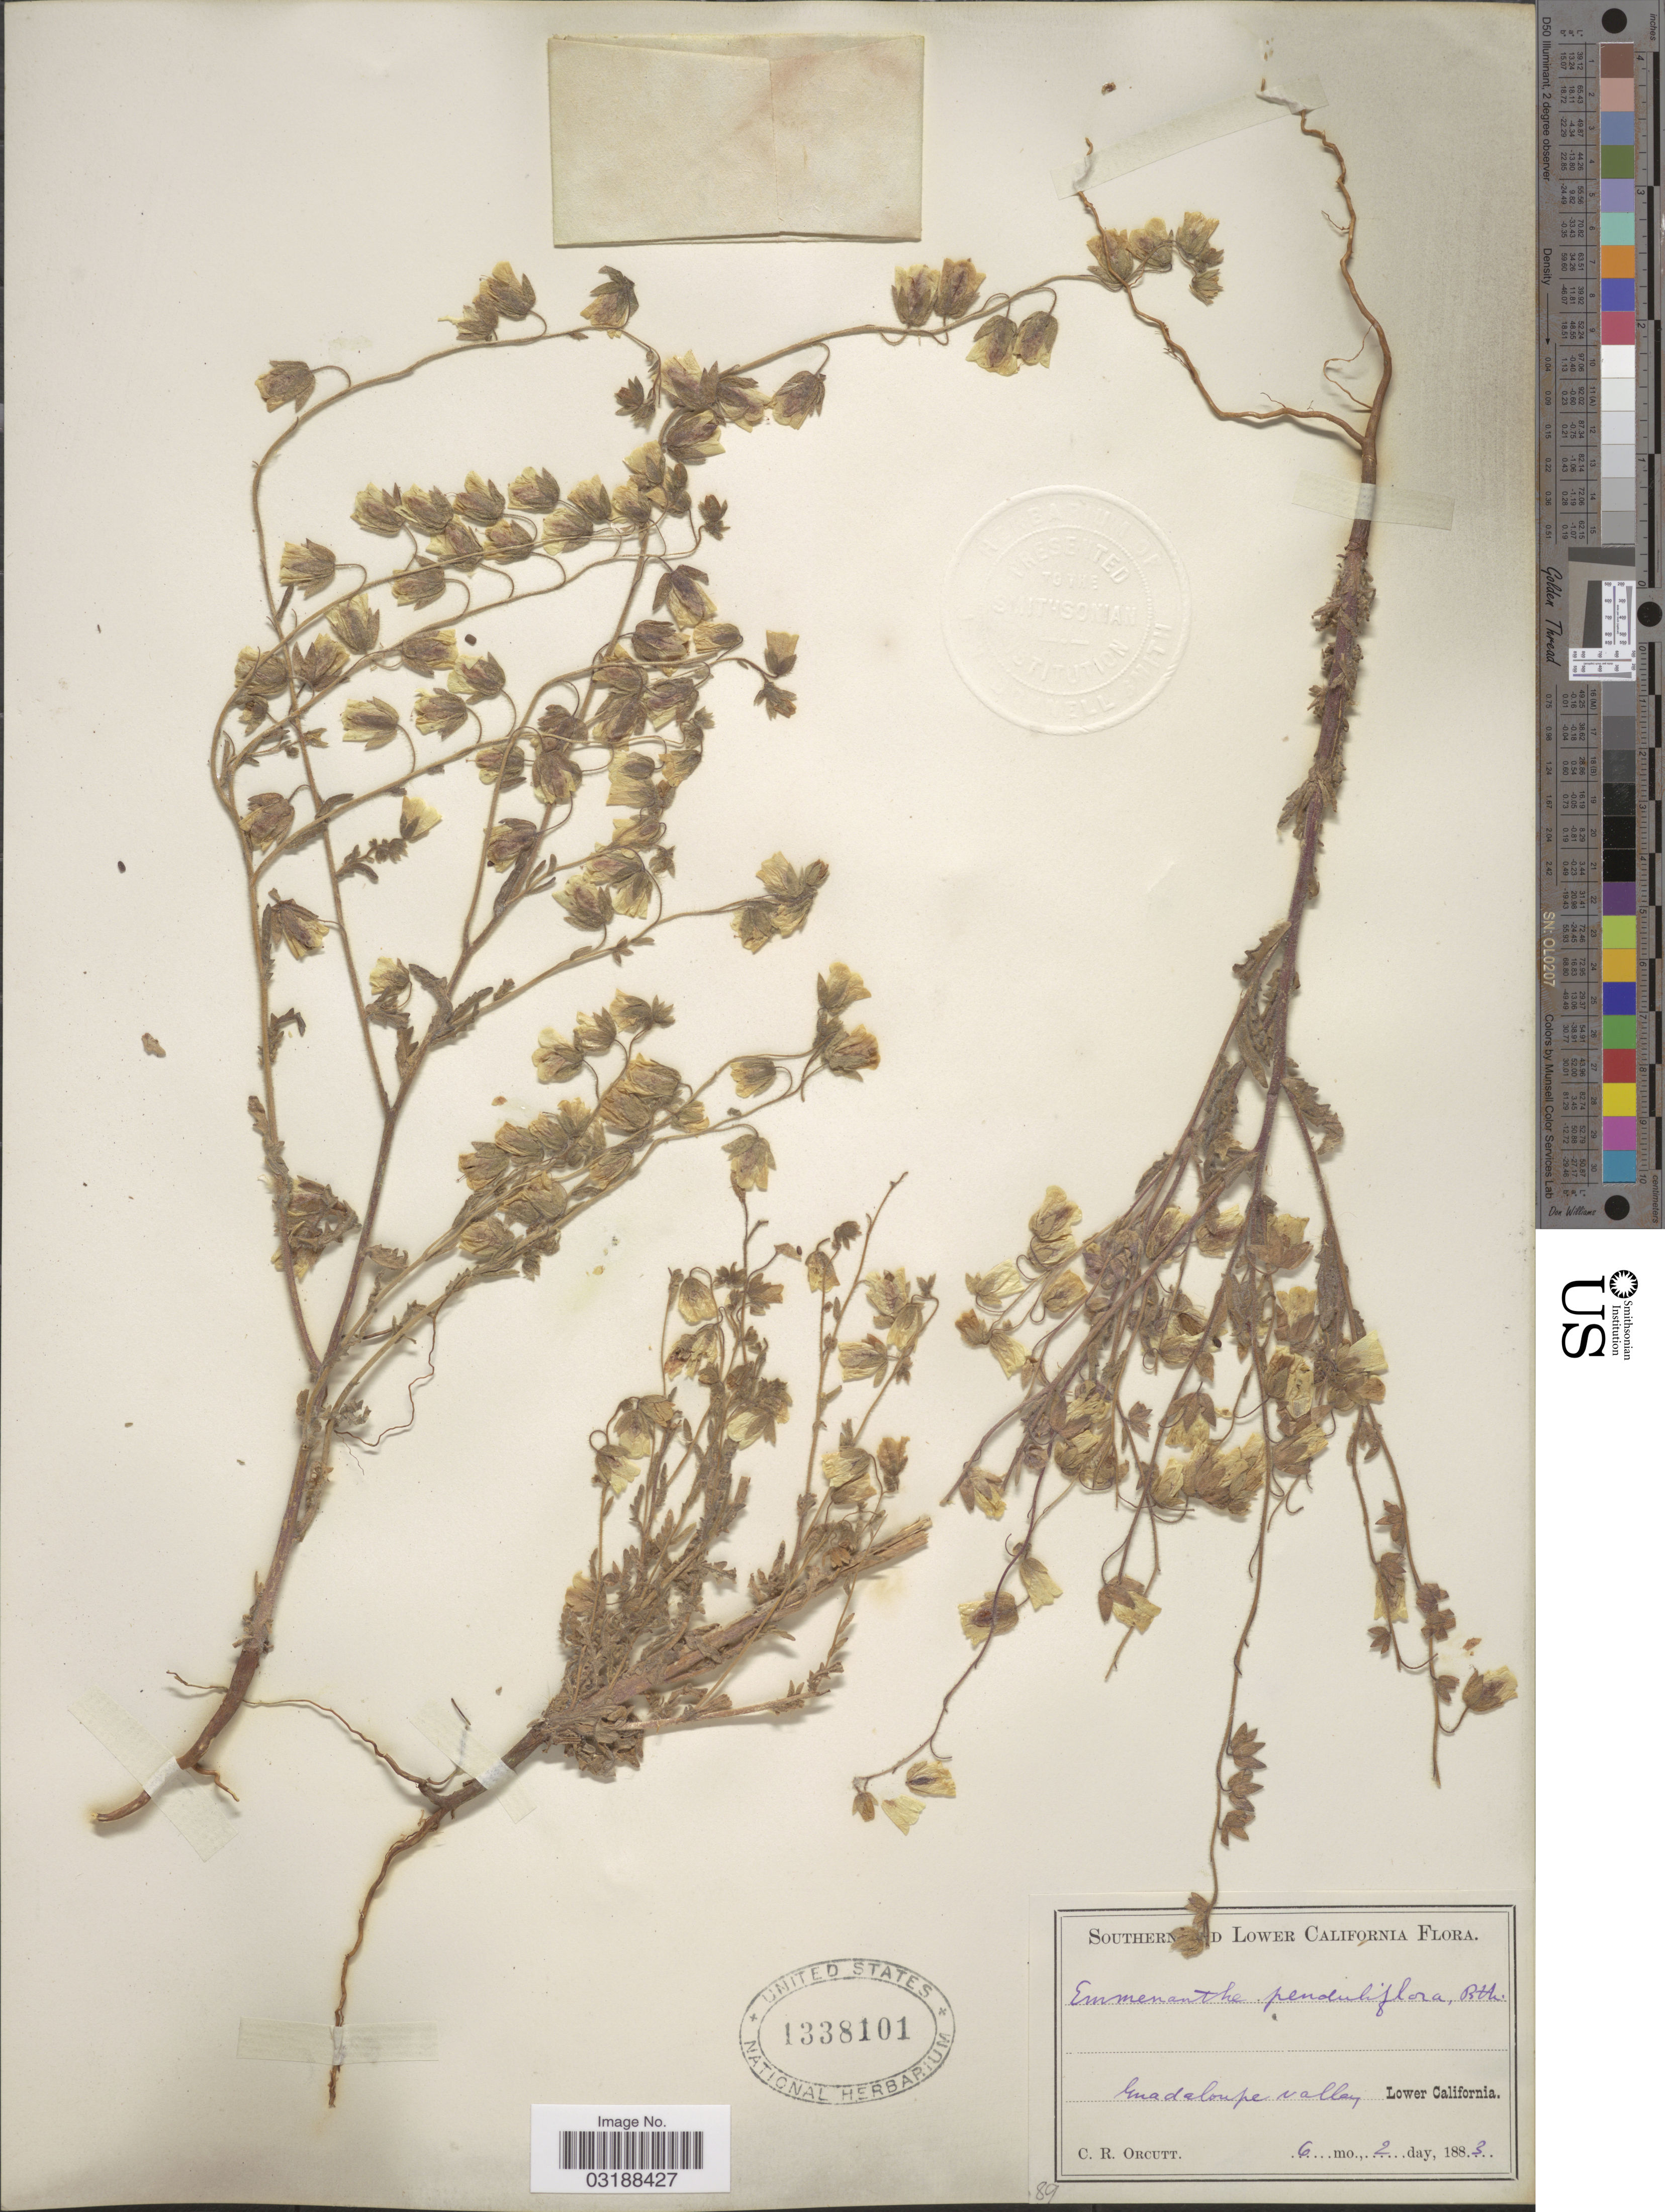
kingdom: Plantae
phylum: Tracheophyta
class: Magnoliopsida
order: Boraginales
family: Hydrophyllaceae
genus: Emmenanthe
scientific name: Emmenanthe penduliflora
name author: Benth.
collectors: C. R. Orcutt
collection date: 1883-06-02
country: Mexico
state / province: Baja California Norte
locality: Guadaloupe valley, Lower California.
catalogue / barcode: US 1338101